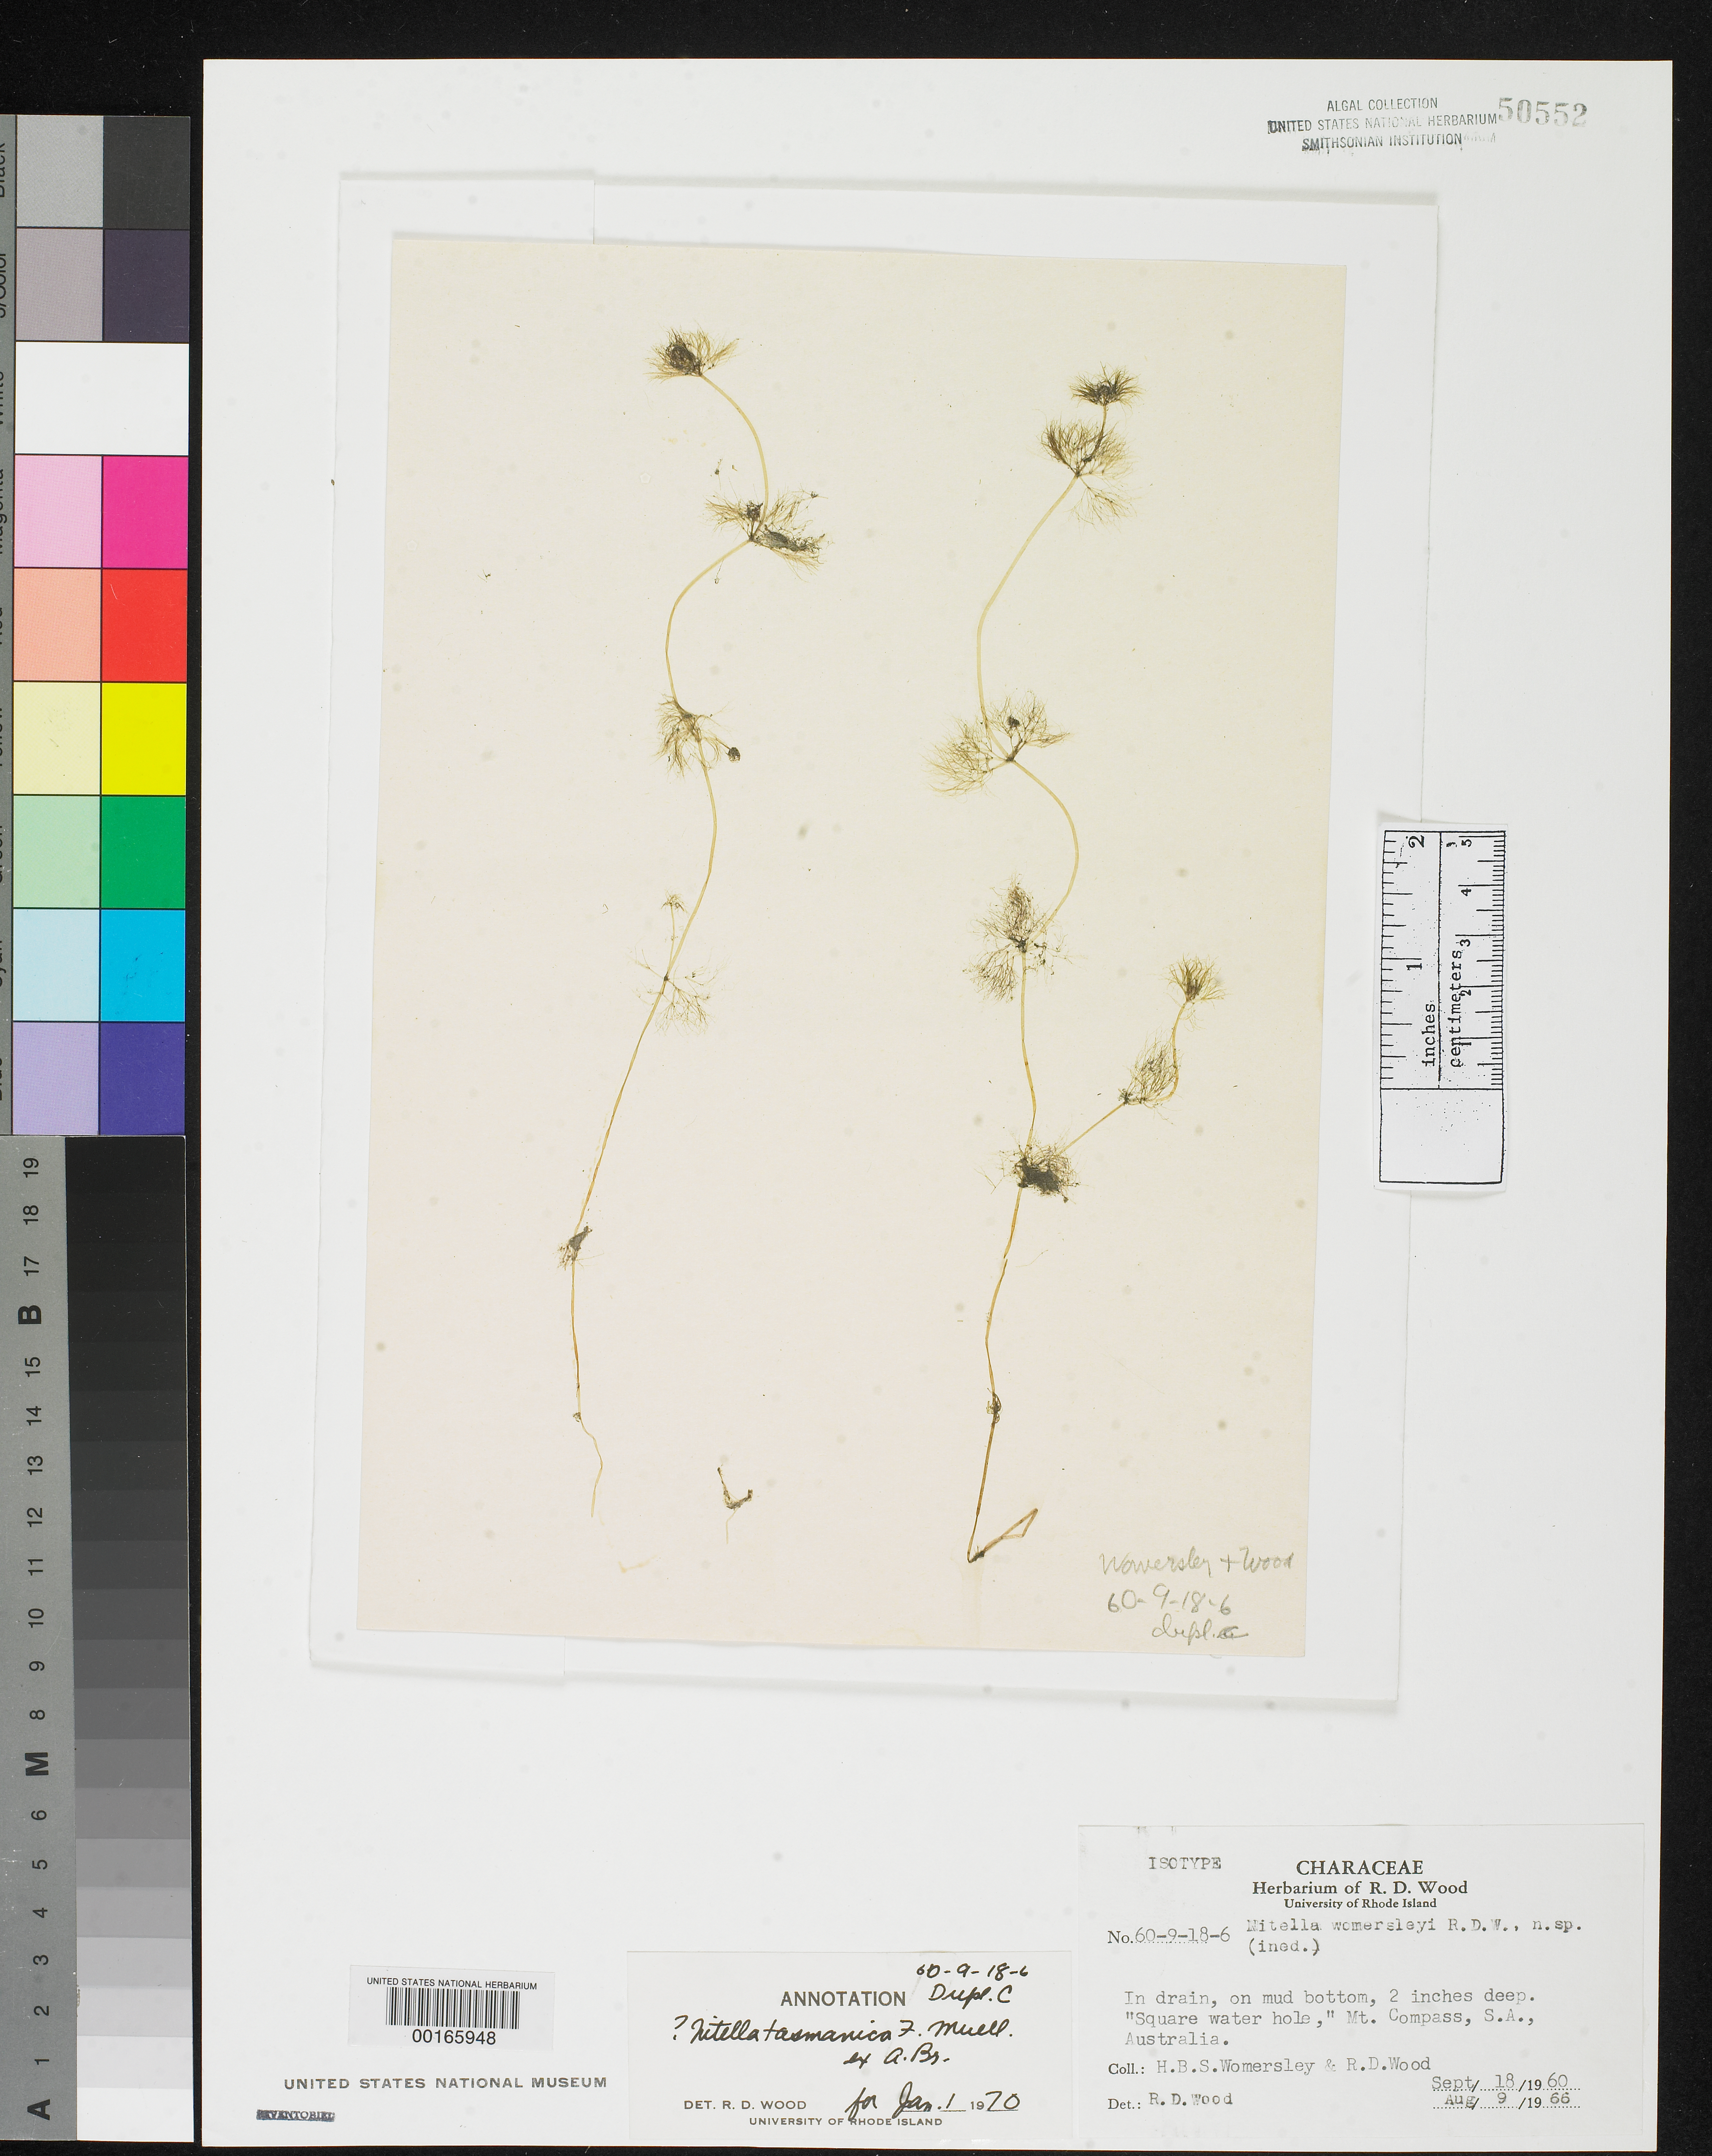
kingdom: Plantae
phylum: Charophyta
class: Charophyceae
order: Charales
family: Characeae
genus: Nitella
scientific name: Nitella womersleyi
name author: R.D. Wood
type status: Isotype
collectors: H. B. S. Womersley & R. Wood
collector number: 60-9-18-6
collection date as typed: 18 Sep 1960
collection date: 1960-09-18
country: Australia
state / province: South Australia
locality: Mount Compass.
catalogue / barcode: US 50552